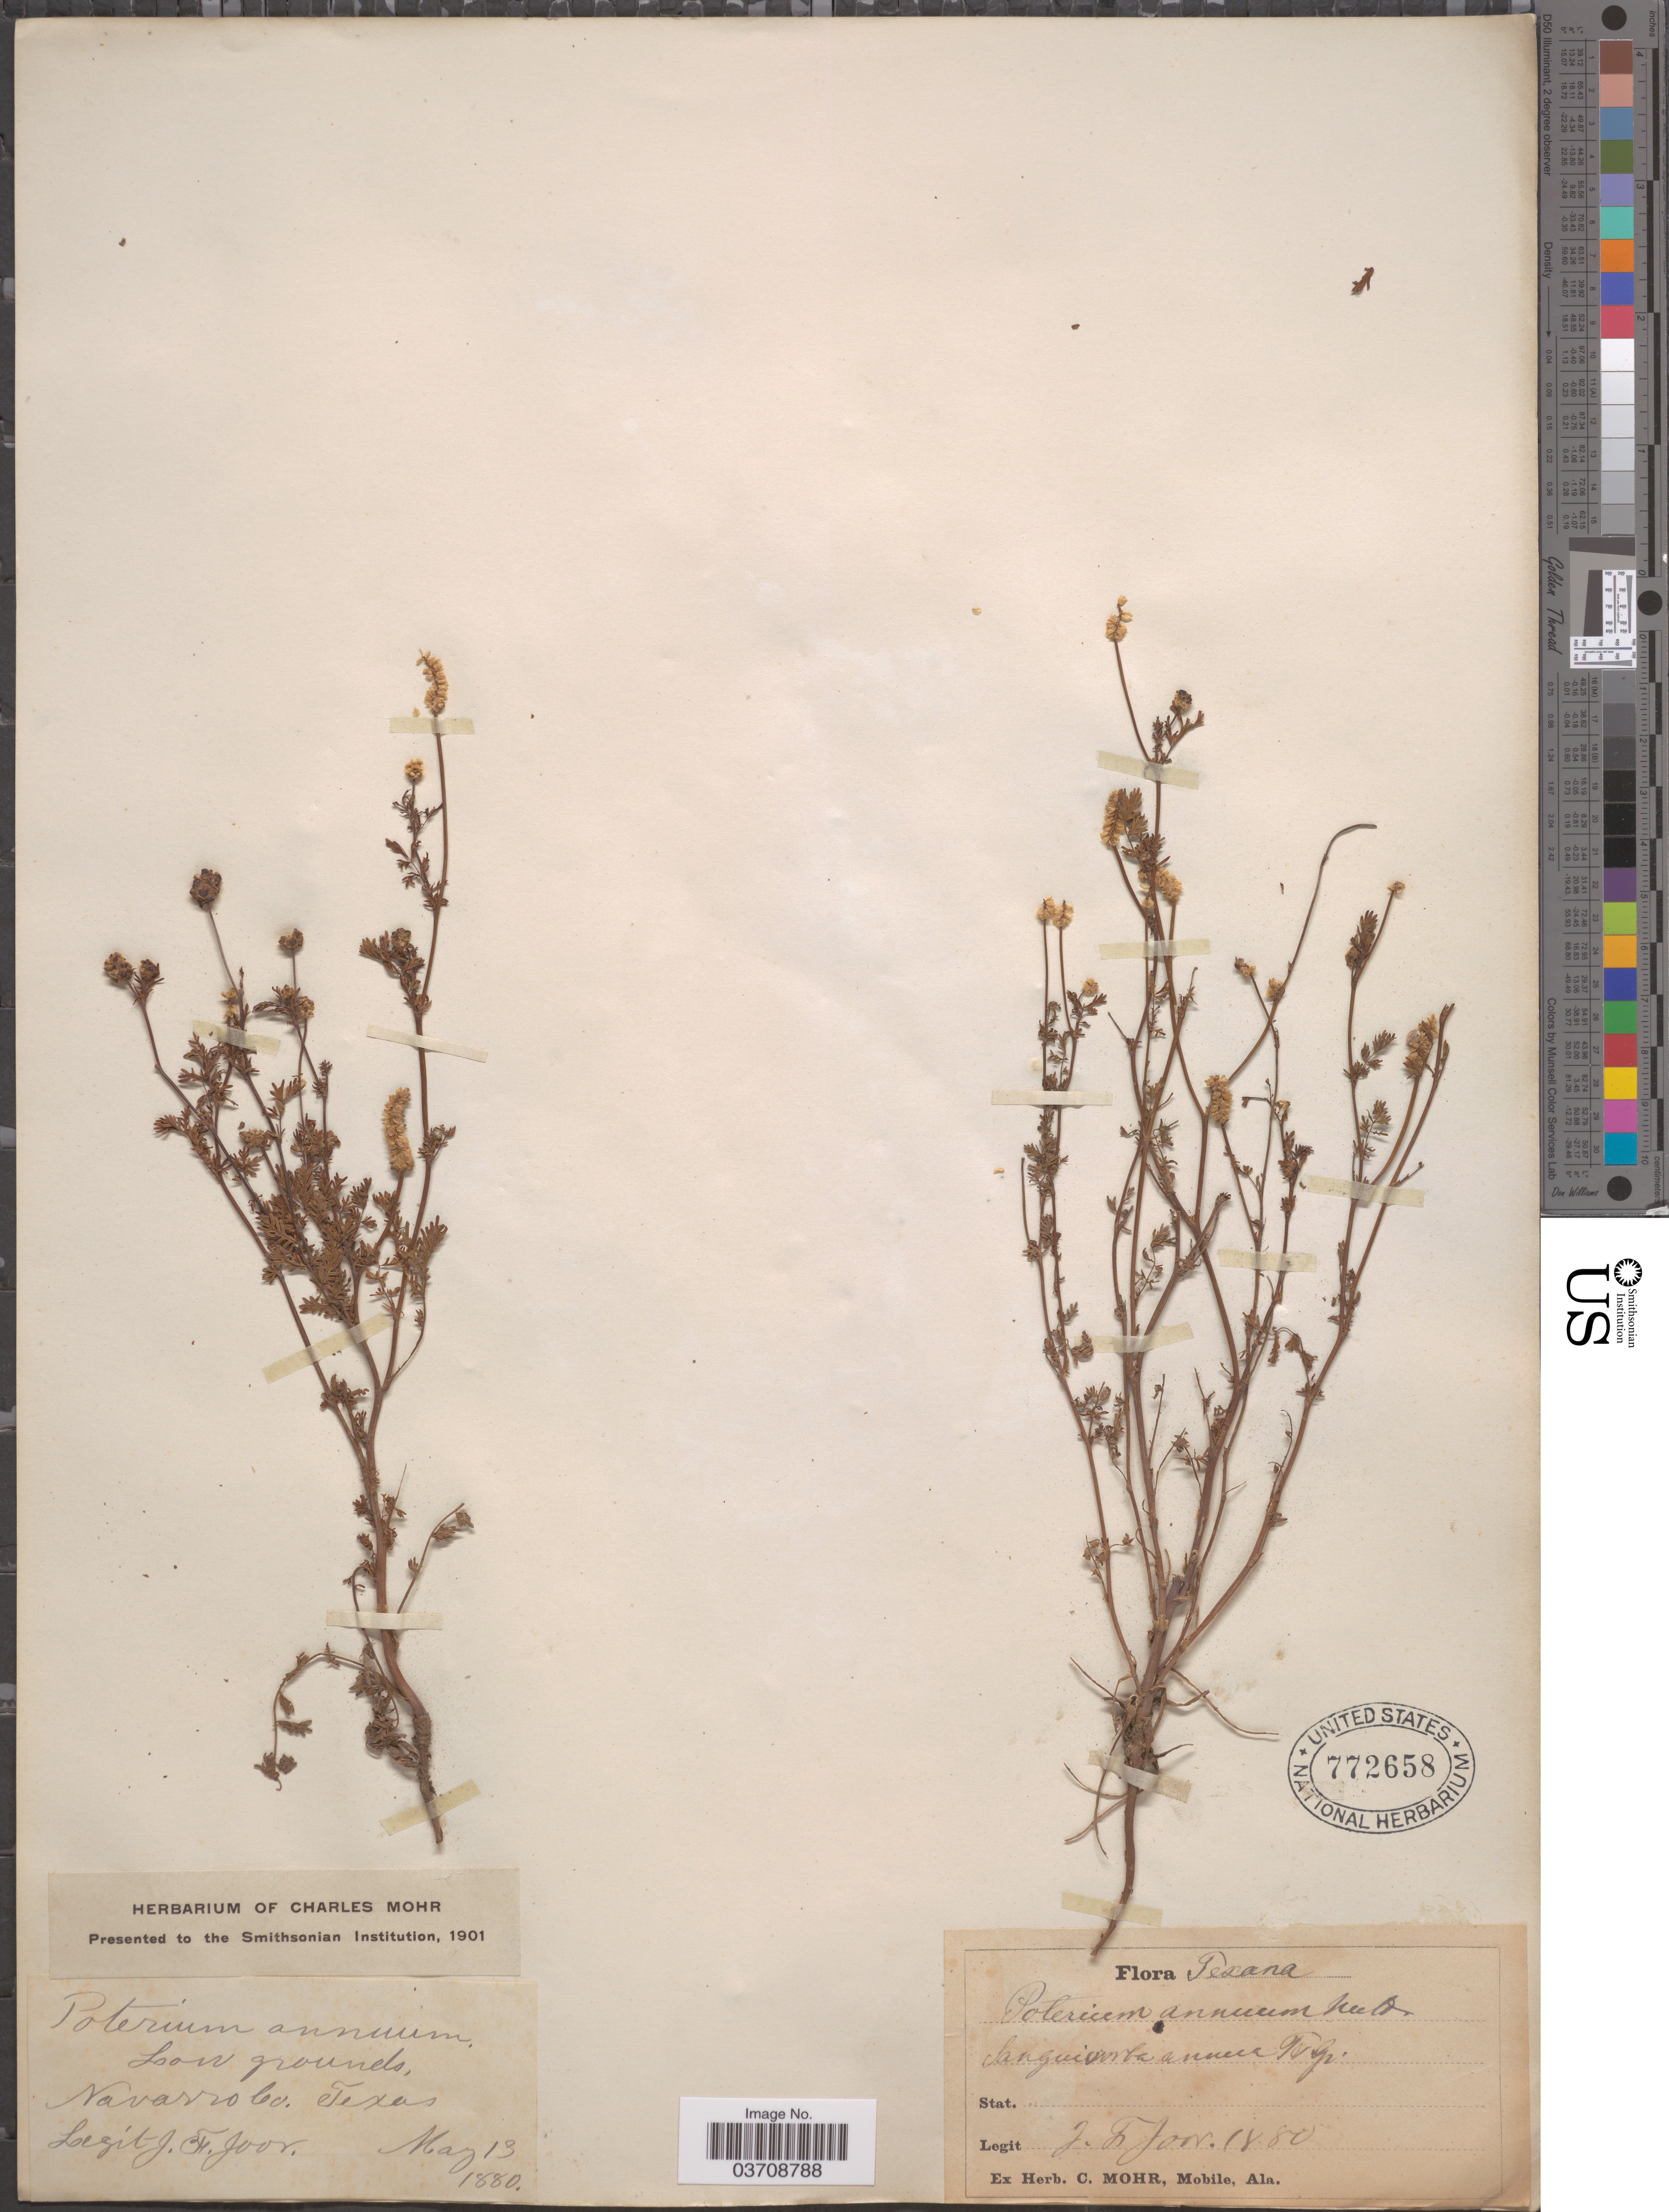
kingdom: Plantae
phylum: Tracheophyta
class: Magnoliopsida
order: Rosales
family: Rosaceae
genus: Sanguisorba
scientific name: Sanguisorba annua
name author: (Nutt. ex Hook.) Torr. & A. Gray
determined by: Strong, Mark T., (BOT), Smithsonian Institution - National Museum of Natural History (UNITED STATES)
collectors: J. F. Joor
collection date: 1880-05-13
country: United States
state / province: Texas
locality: Navarro Co.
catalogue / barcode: US 772658